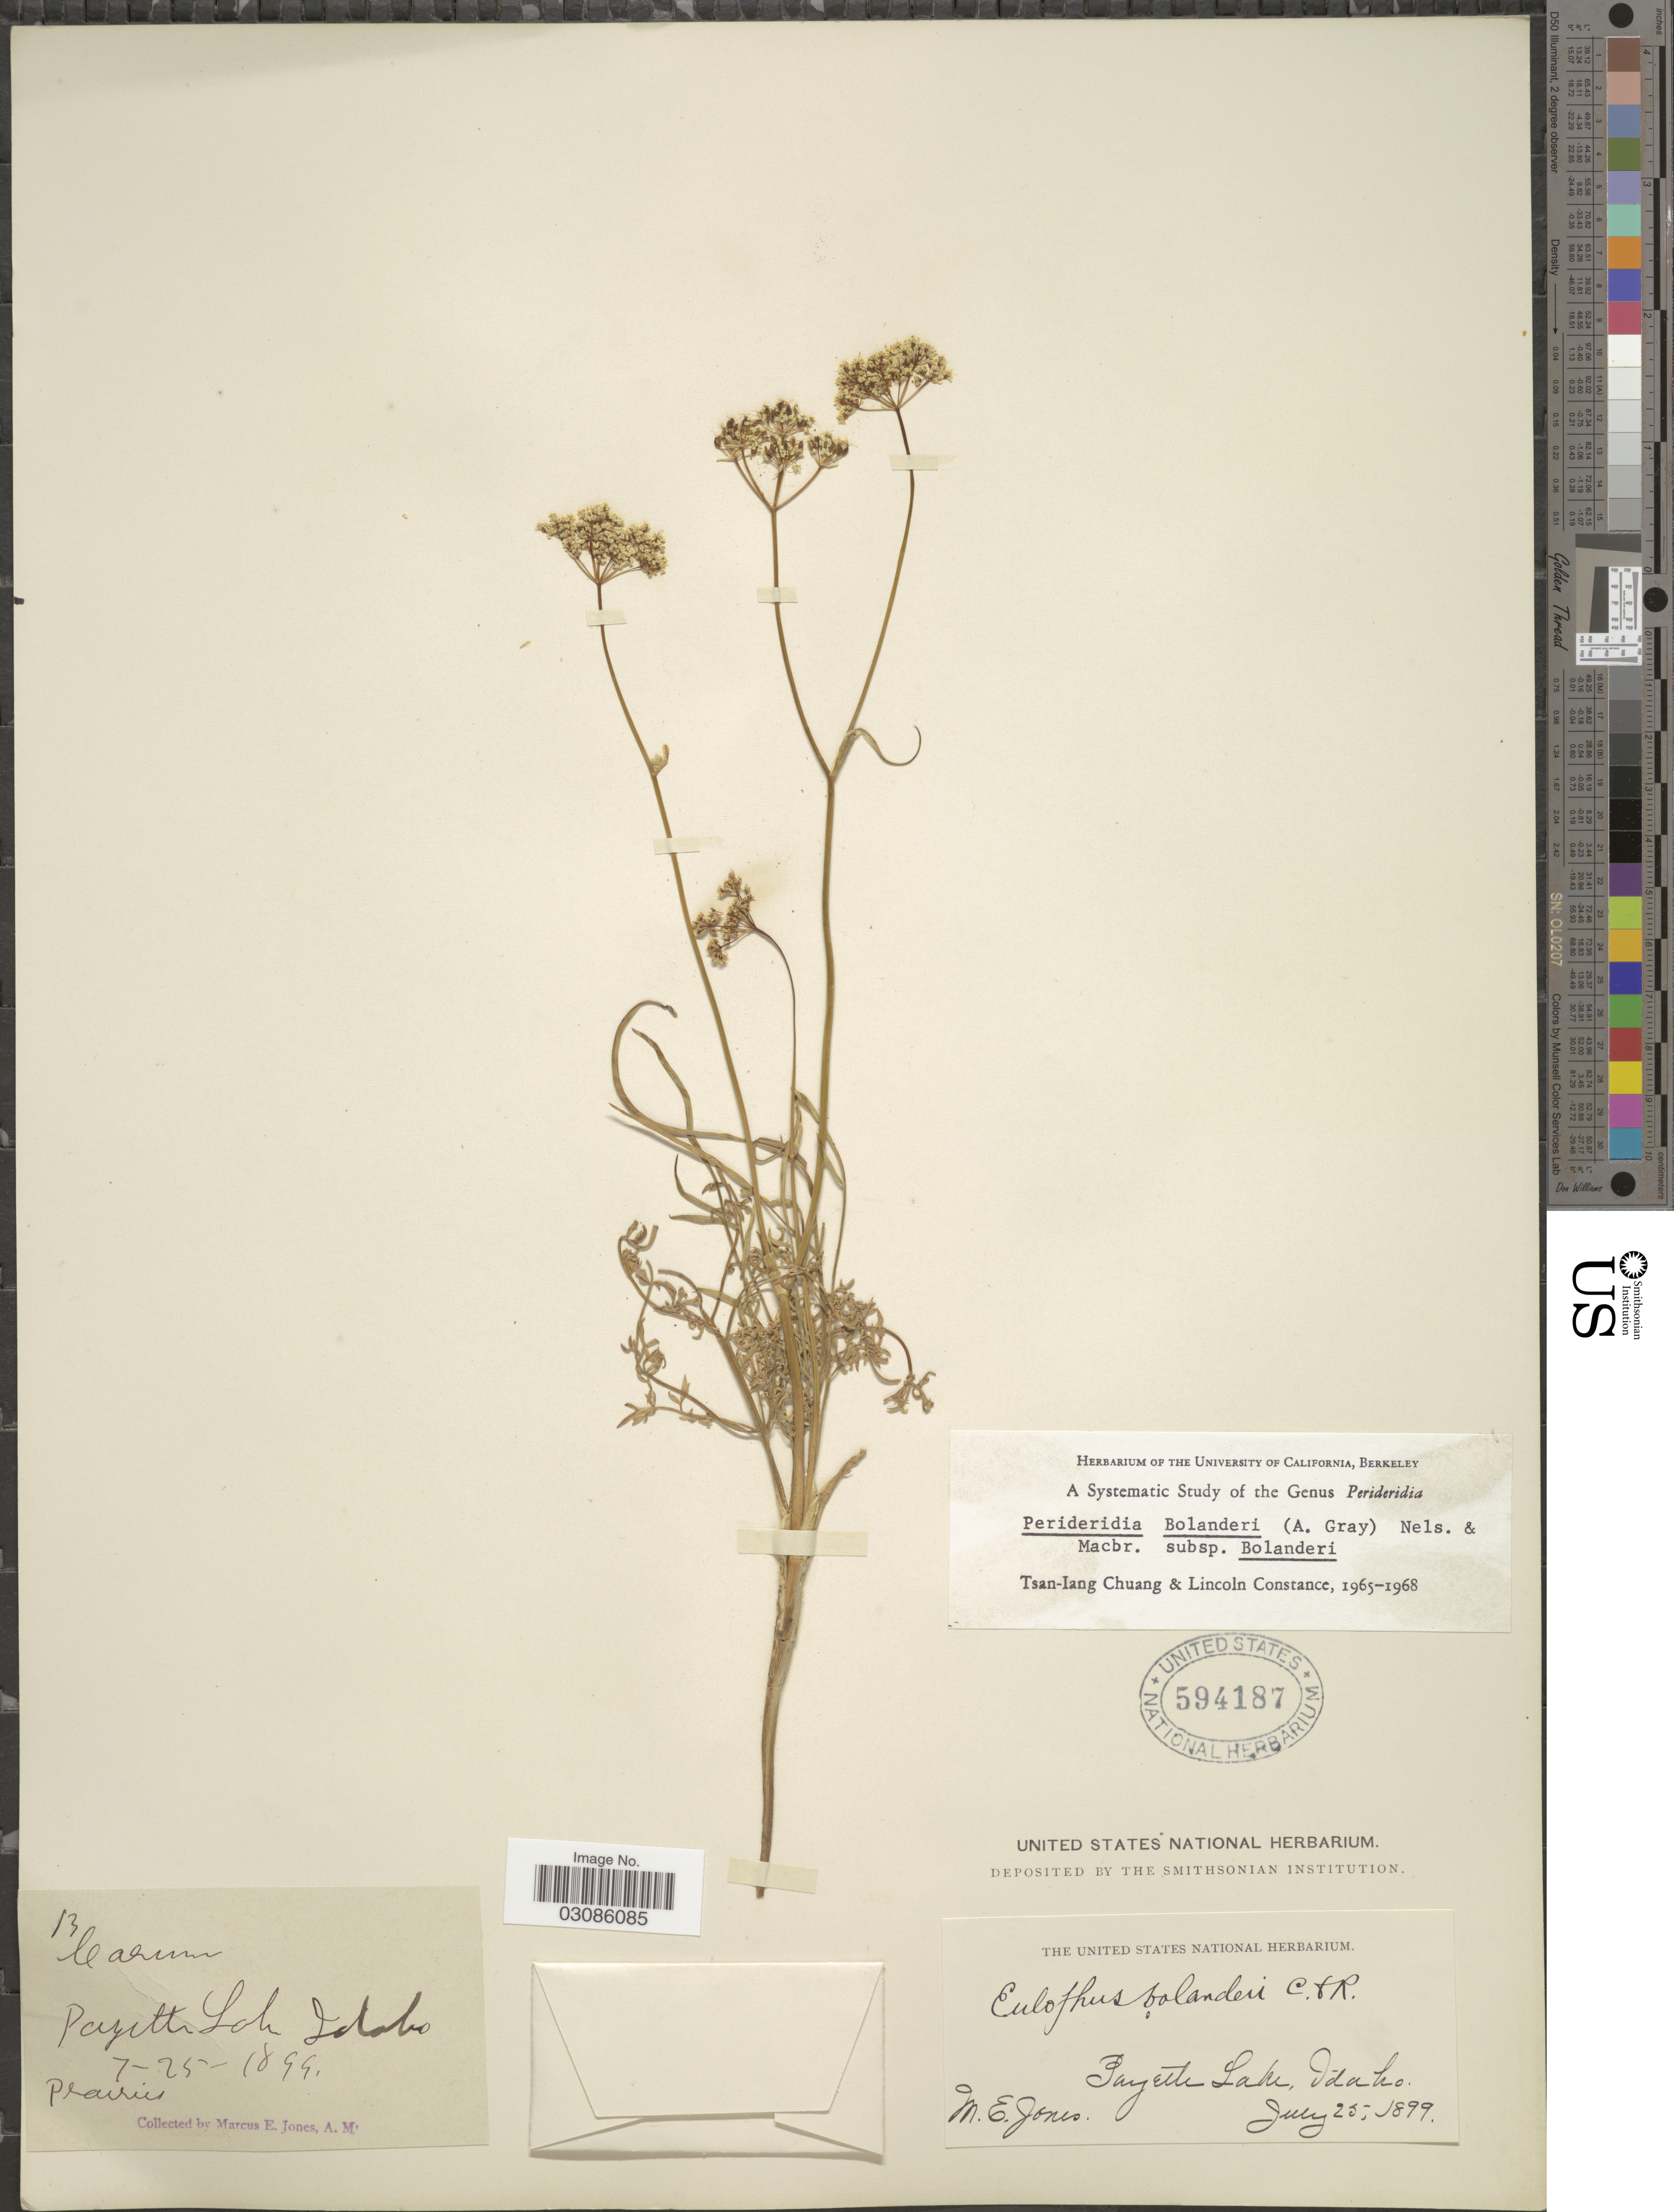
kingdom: Plantae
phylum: Tracheophyta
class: Magnoliopsida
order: Apiales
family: Apiaceae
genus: Perideridia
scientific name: Perideridia bolanderi subsp. bolanderi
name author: (A. Gray) A. Nelson & J.F. Macbr.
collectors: M. E. Jones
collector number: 13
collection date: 1899-07-25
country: United States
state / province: Idaho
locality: Payette Lake.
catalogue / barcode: US 594187